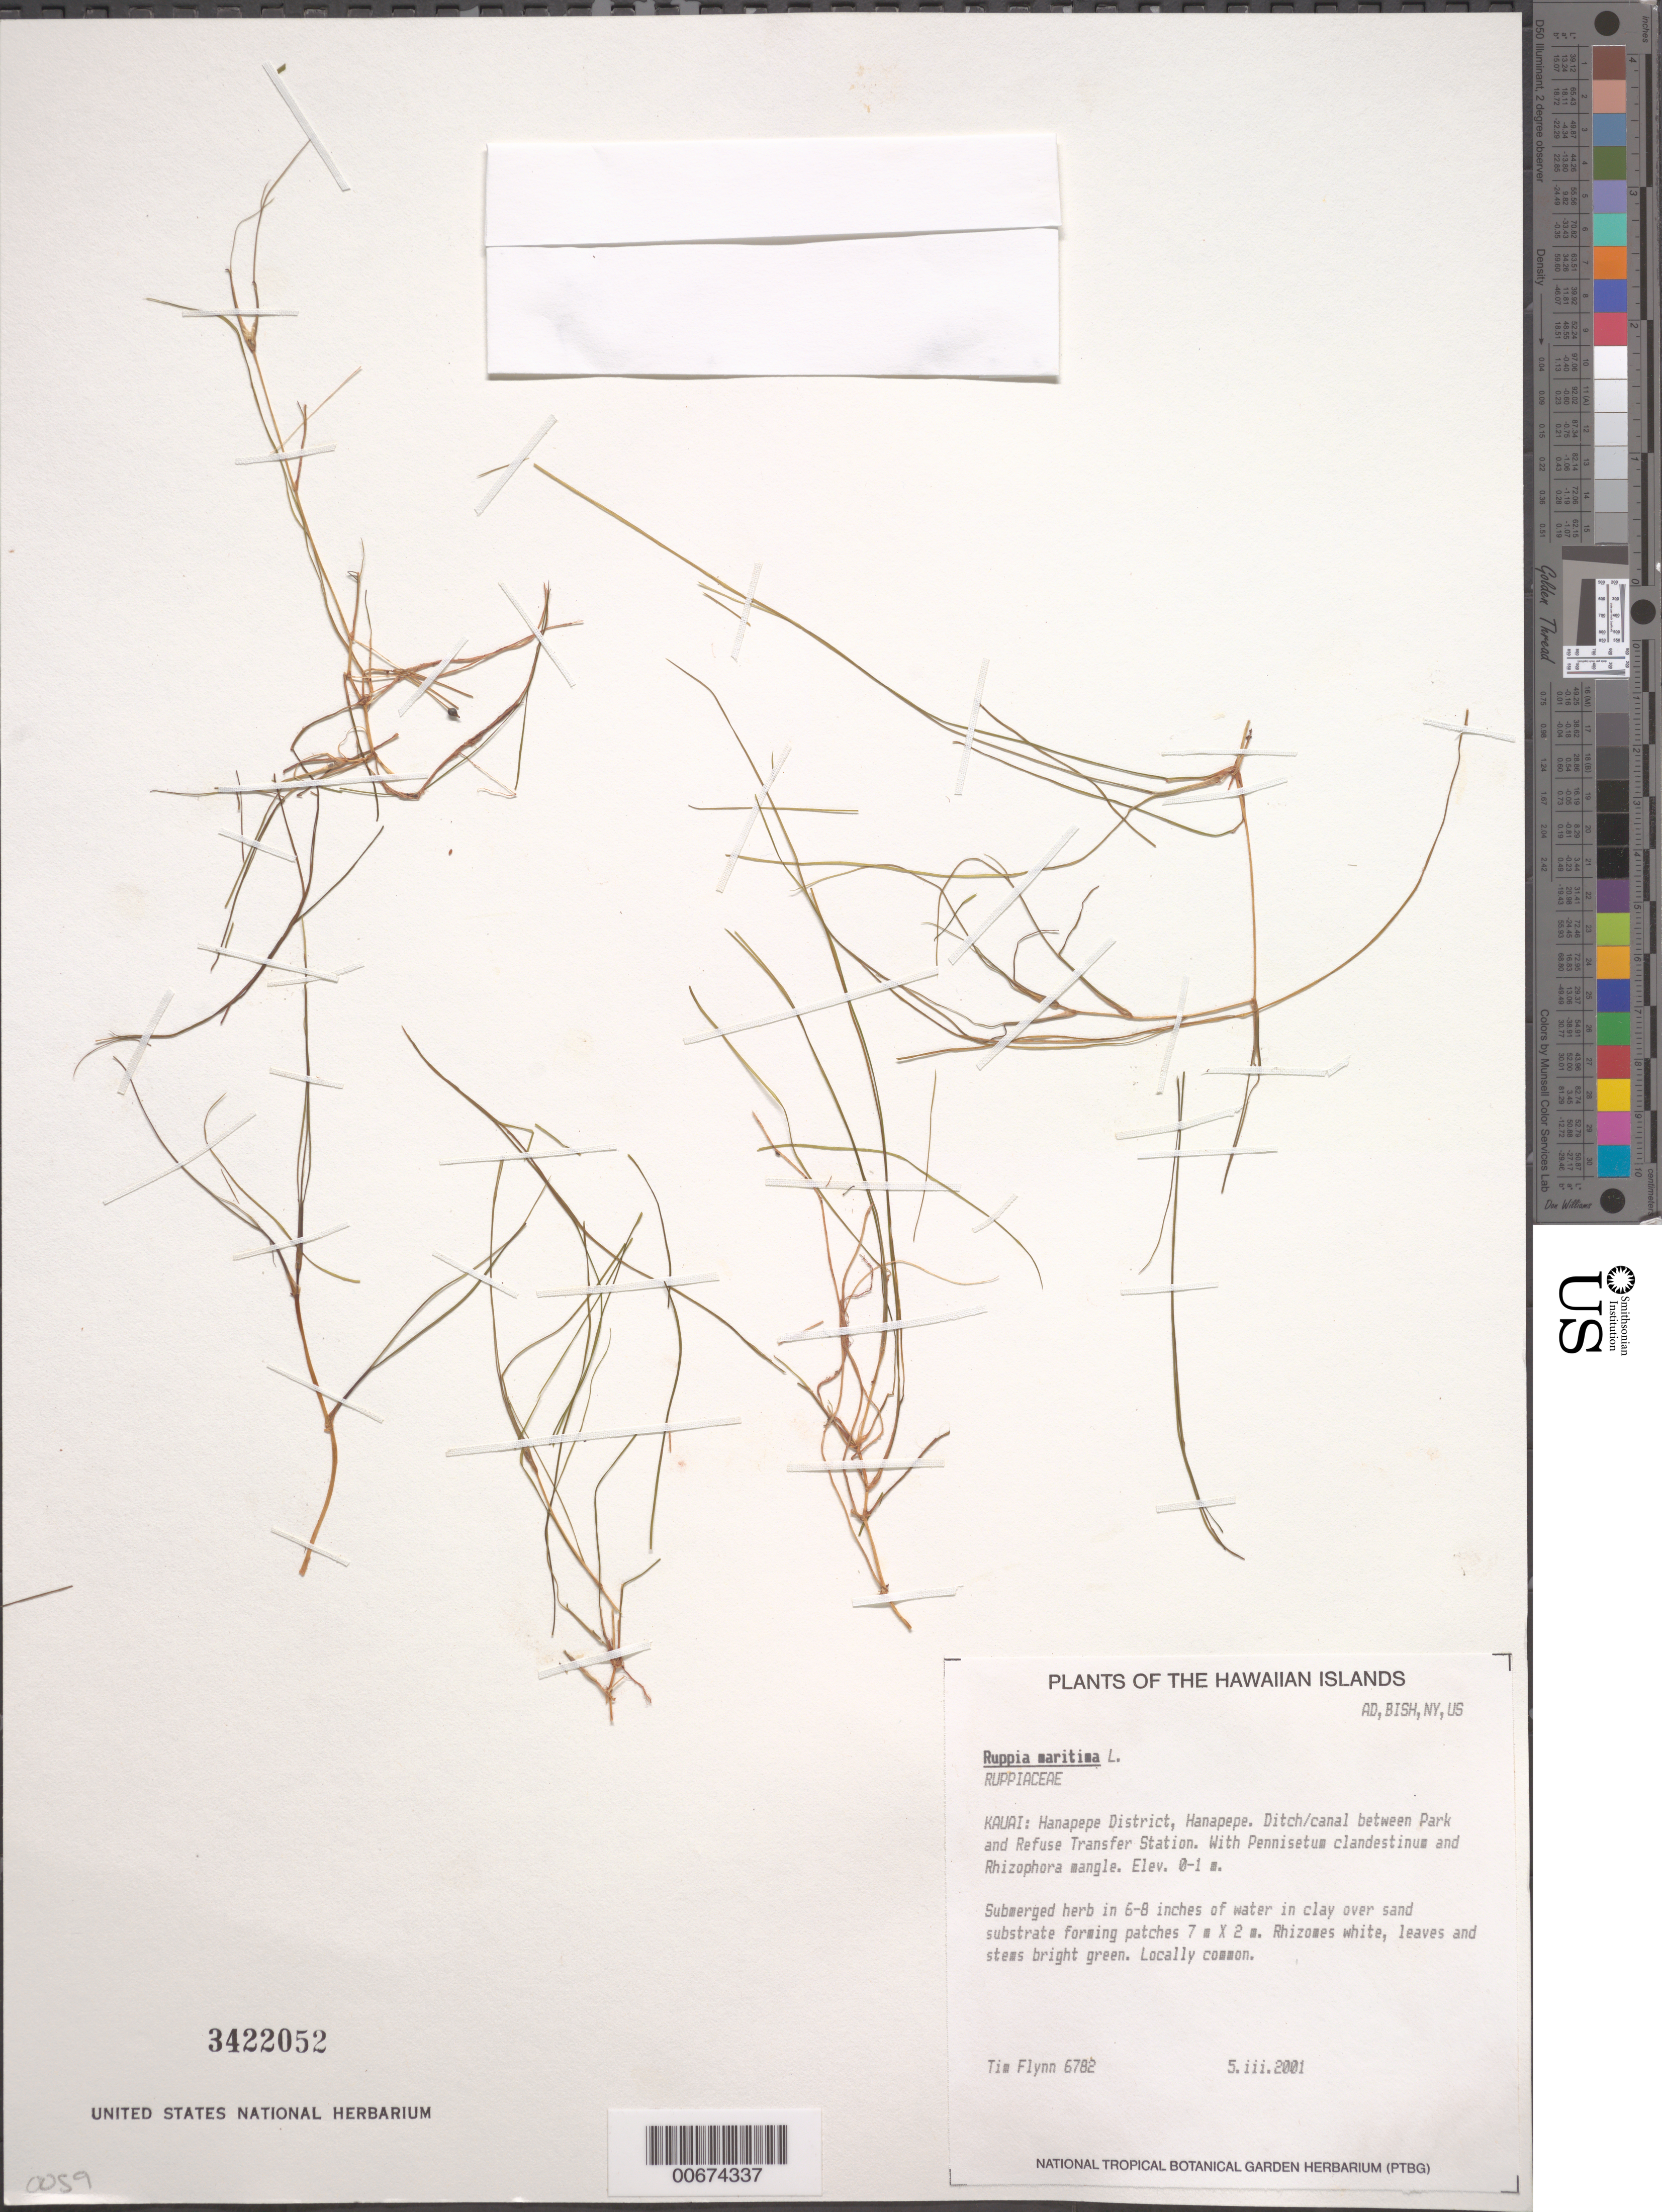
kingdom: Plantae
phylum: Tracheophyta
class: Liliopsida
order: Alismatales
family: Ruppiaceae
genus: Ruppia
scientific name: Ruppia maritima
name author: L.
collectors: T. W. Flynn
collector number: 6782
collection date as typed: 5 Mar 2001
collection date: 2001-03-05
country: United States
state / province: Hawaii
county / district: Kaui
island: Kaua'i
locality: Hanapepe Distr., Hanapepe, Ditch/canal between Park and Refuse Transfer Station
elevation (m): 0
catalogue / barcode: US 3422052